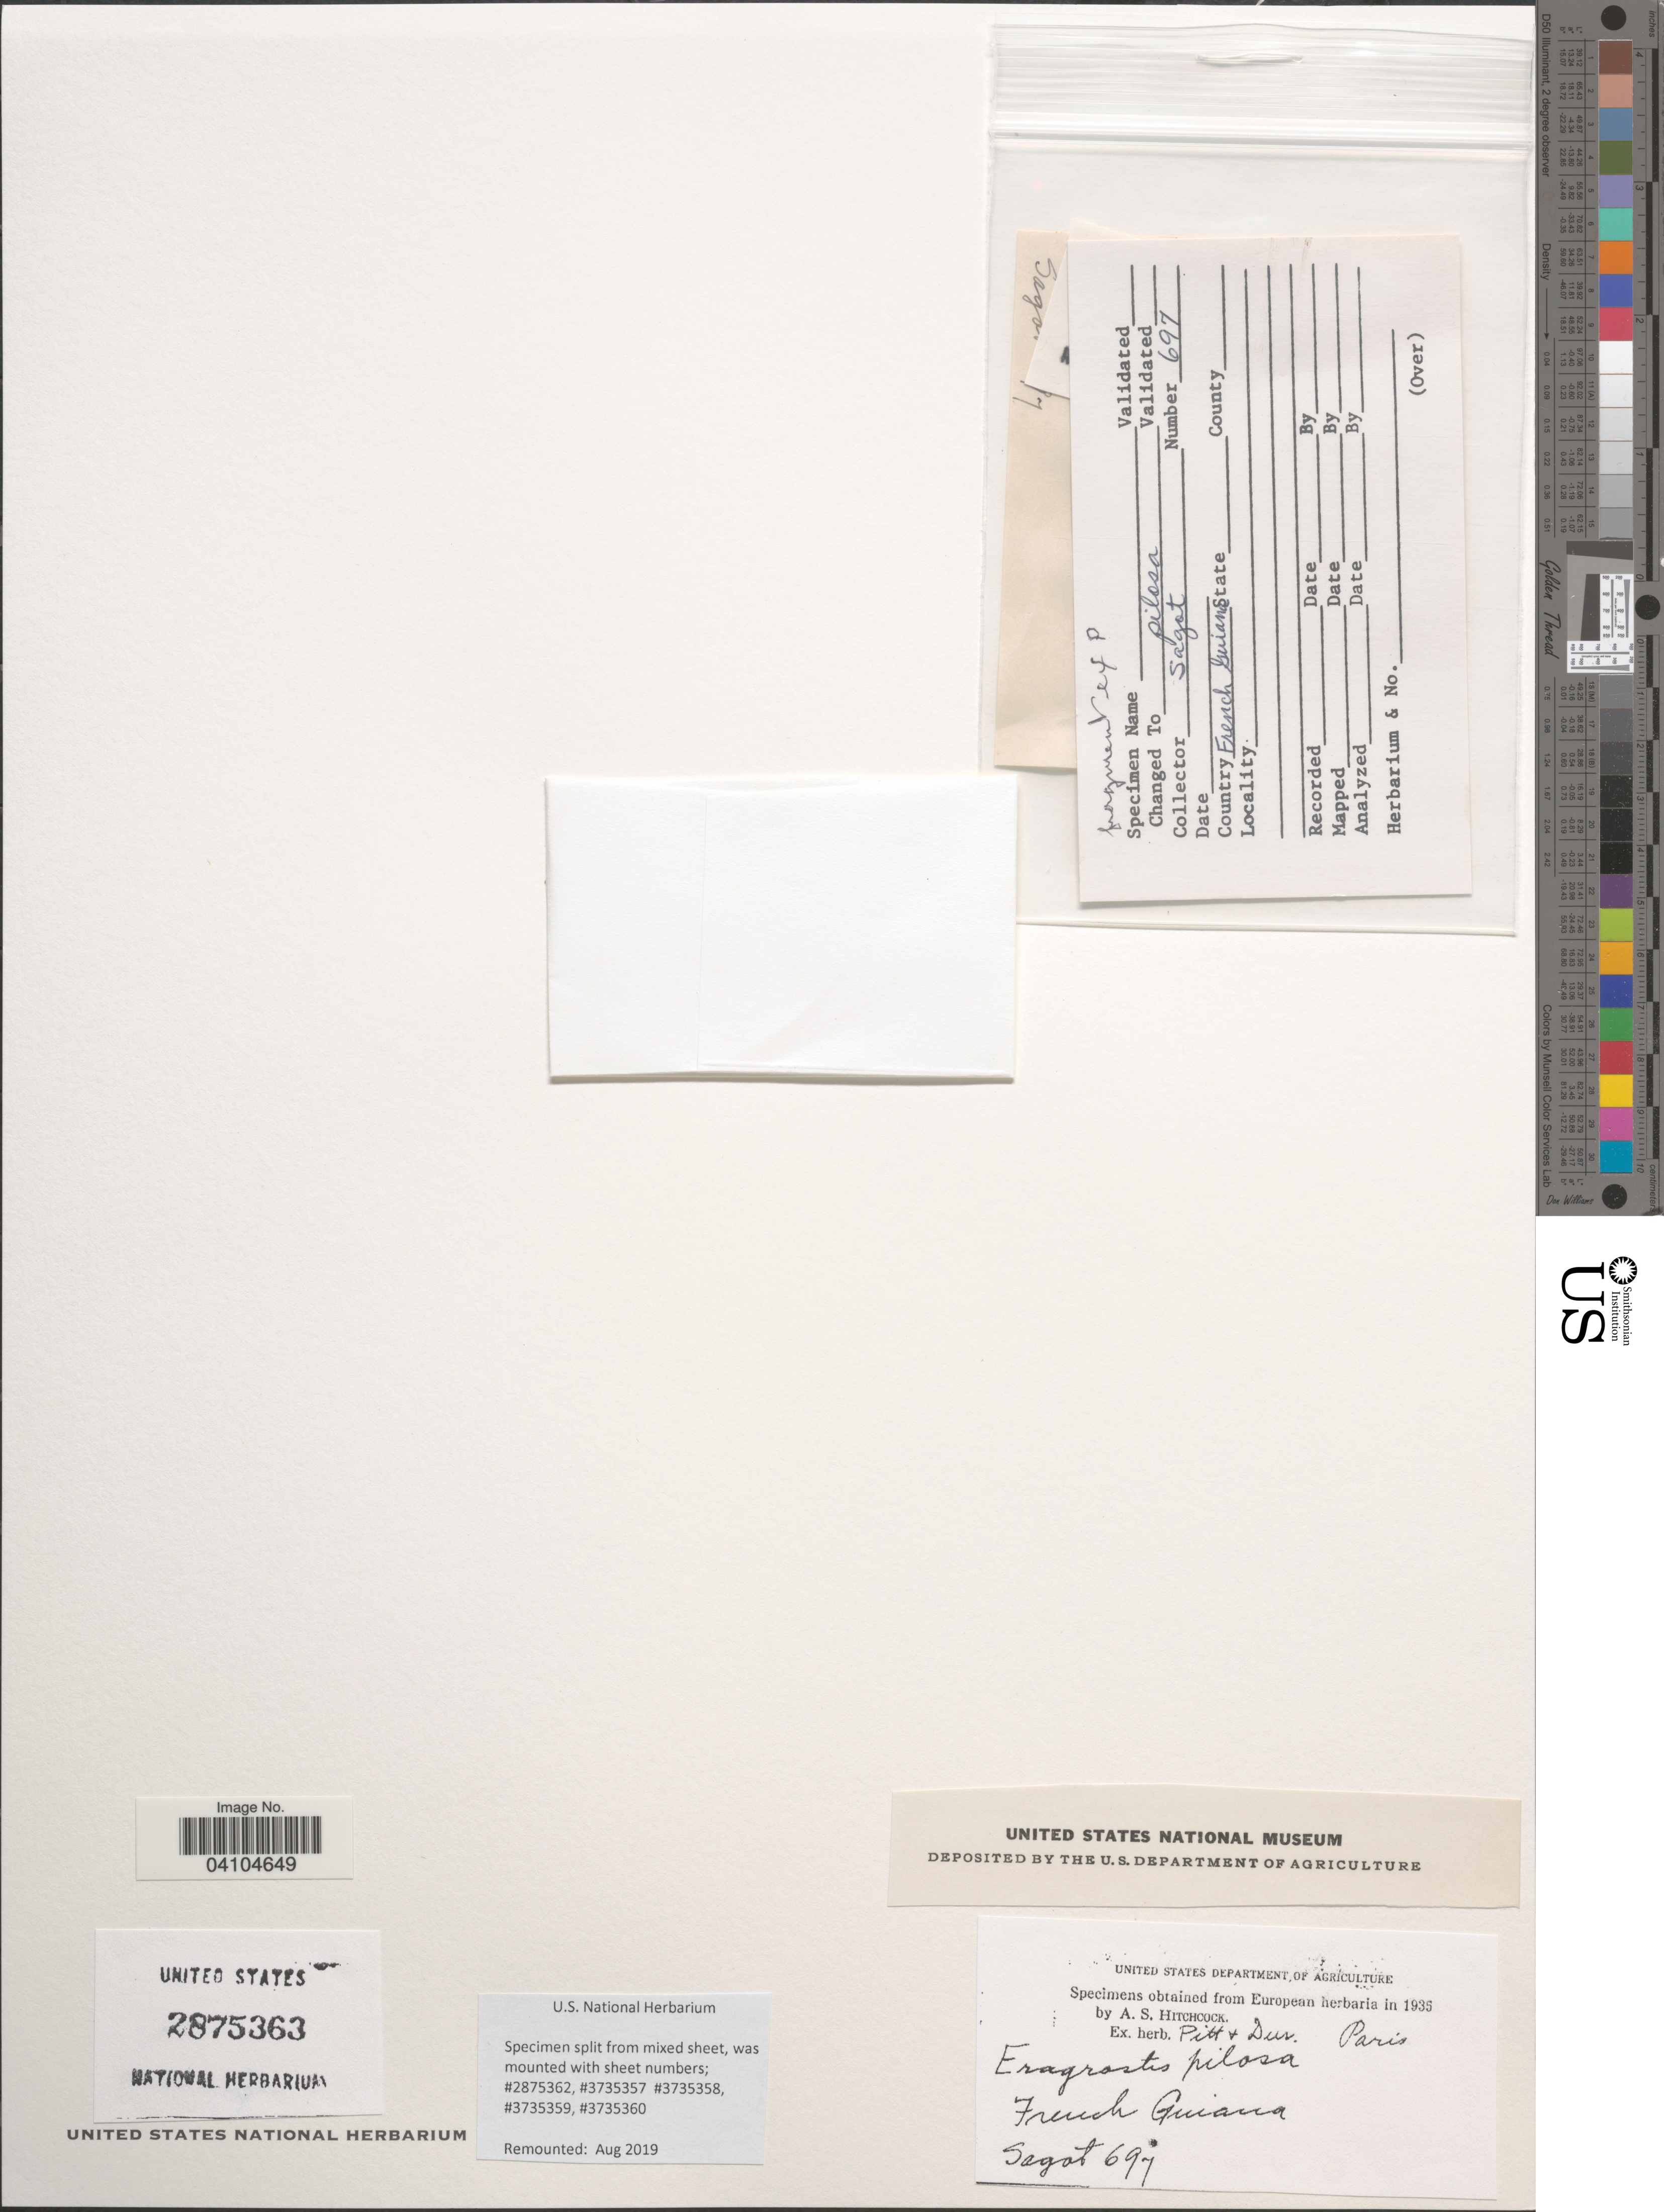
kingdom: Plantae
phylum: Tracheophyta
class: Liliopsida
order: Poales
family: Poaceae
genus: Eragrostis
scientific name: Eragrostis pilosa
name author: (L.) P. Beauv.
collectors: Sagot, --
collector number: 697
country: French Guiana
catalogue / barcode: US 2875363